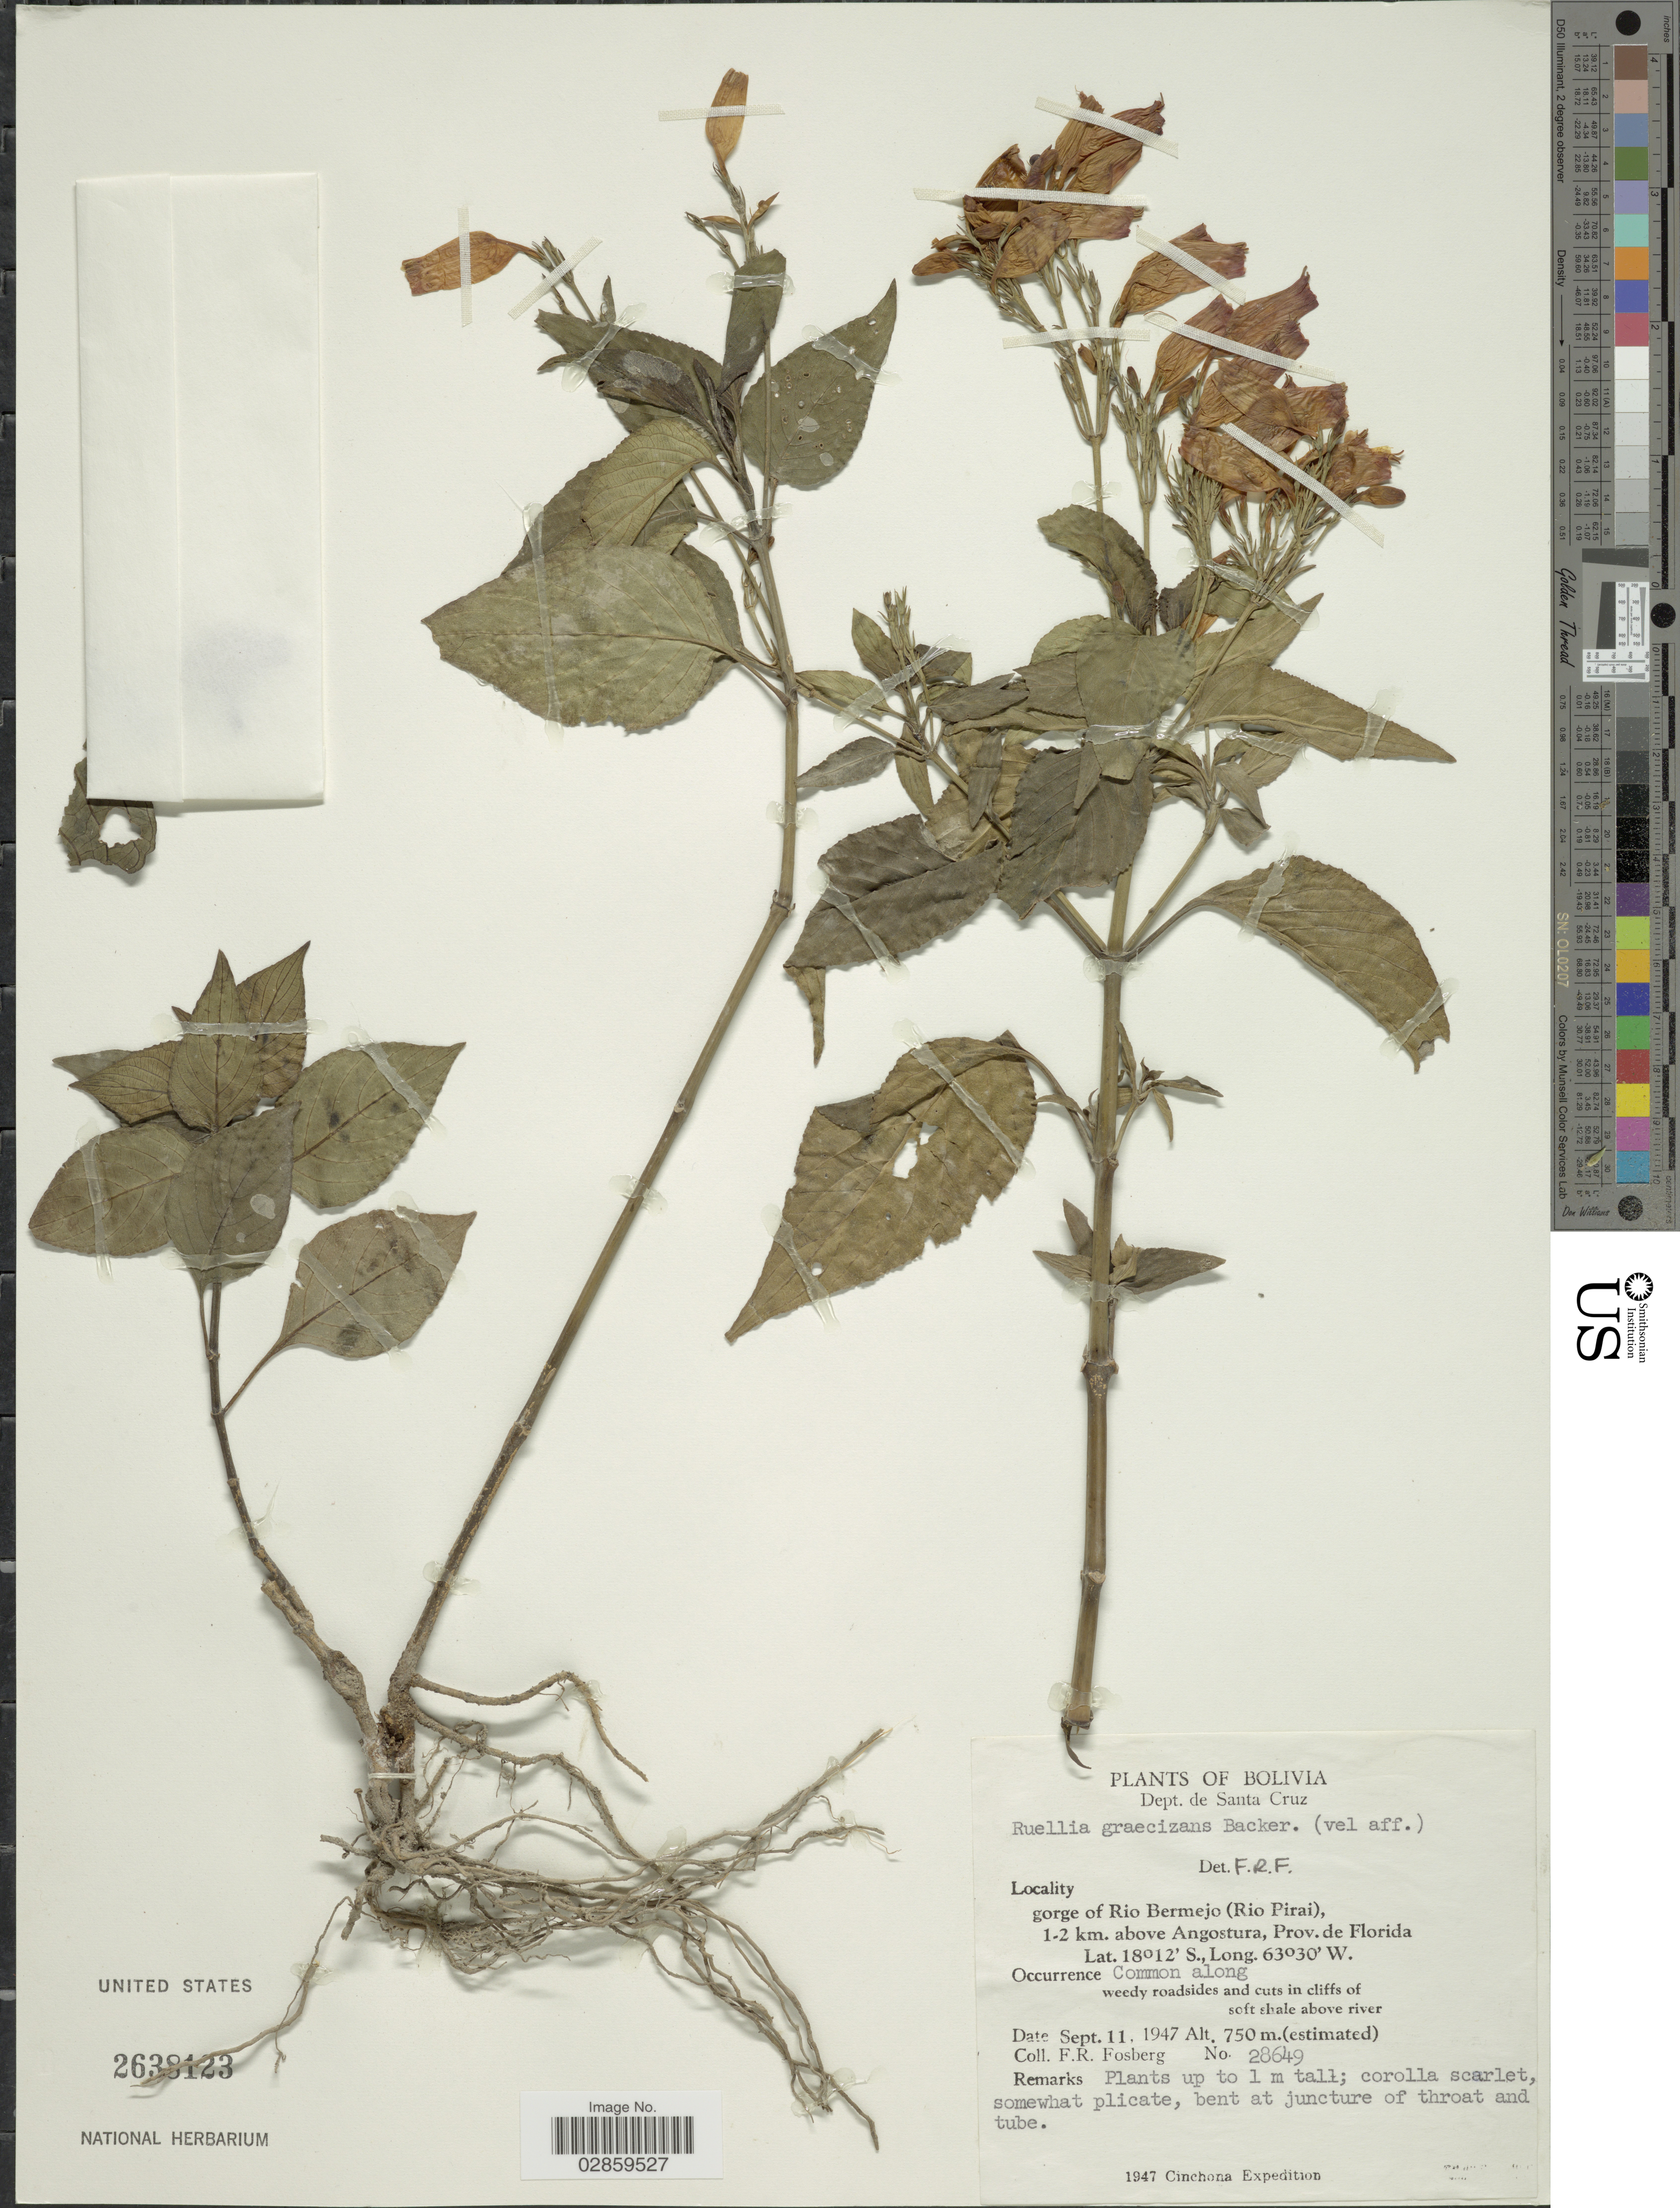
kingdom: Plantae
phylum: Tracheophyta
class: Magnoliopsida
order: Lamiales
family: Acanthaceae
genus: Ruellia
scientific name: Ruellia brevifolia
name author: (Pohl) C. Ezcurra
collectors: F. R. Fosberg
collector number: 28649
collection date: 1947-09-11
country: Bolivia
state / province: Santa Cruz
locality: Dept. de Santa Cruz, gorge of Rio Bermejo (Rio Pirai) 1-2 km. above Angostura, Prov. Florida.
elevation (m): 750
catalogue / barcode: US 2638123